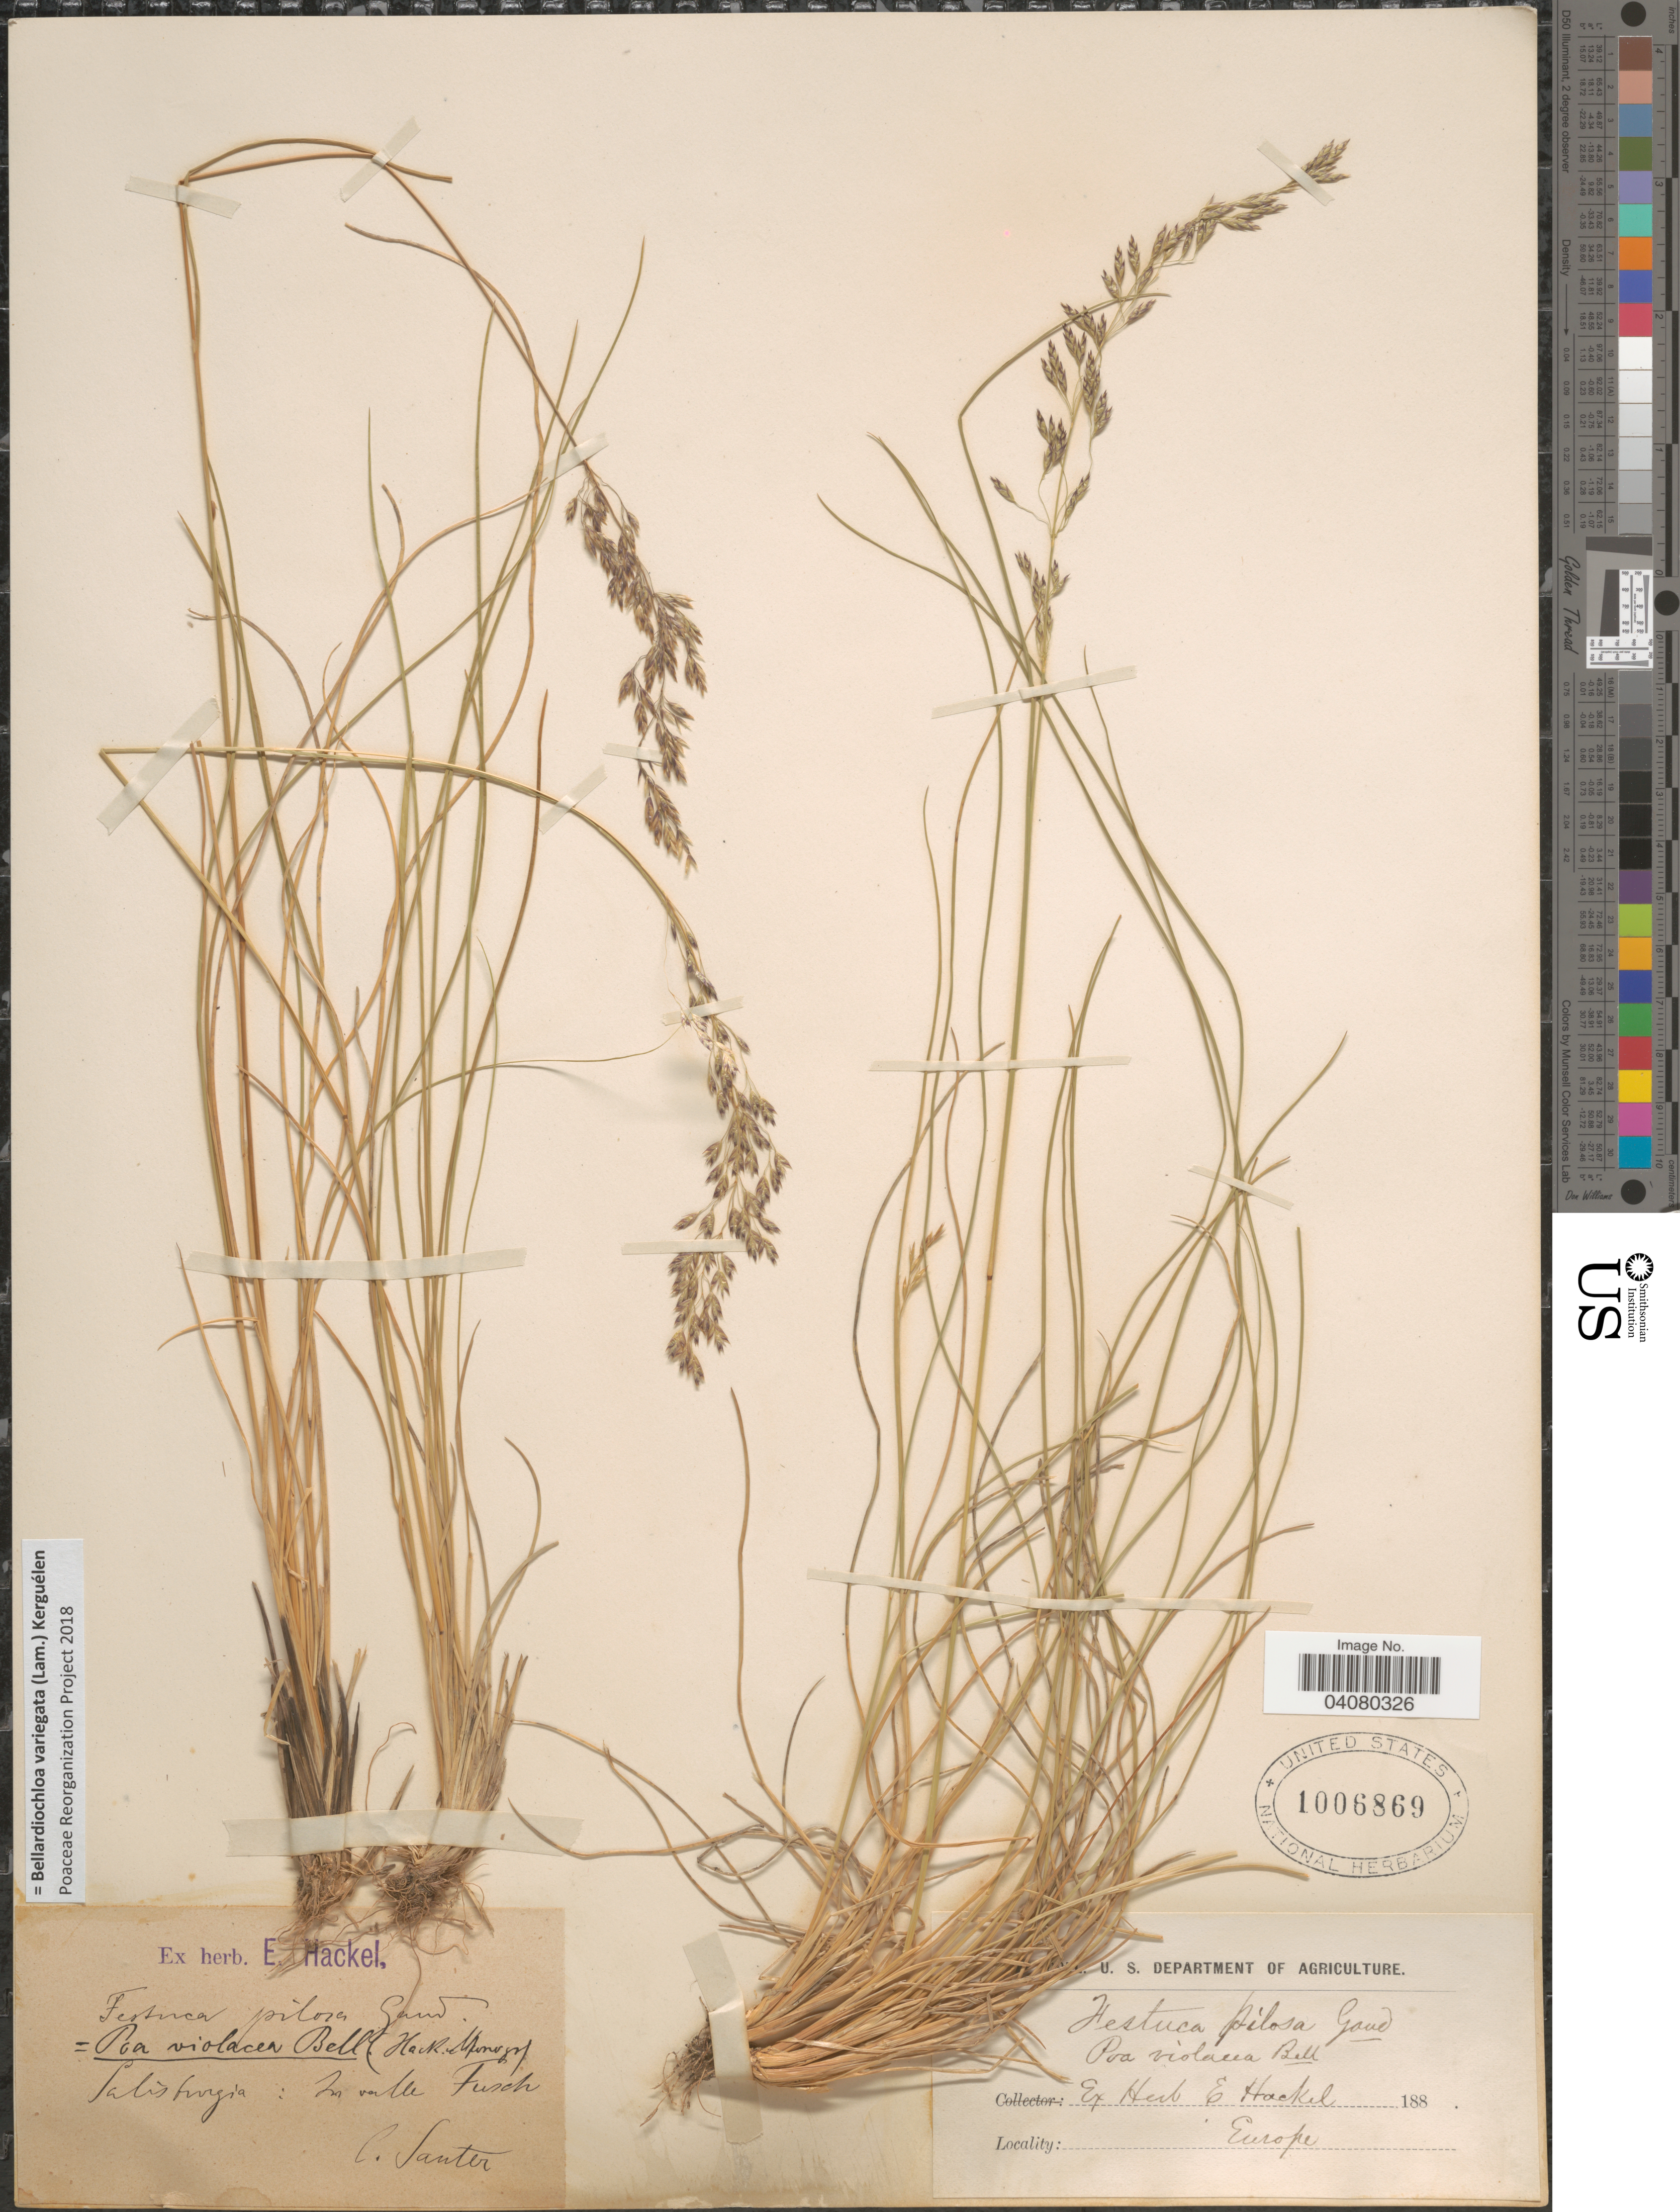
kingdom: Plantae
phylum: Tracheophyta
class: Liliopsida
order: Poales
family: Poaceae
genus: Bellardiochloa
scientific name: Bellardiochloa variegata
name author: (Lam.) Kerguélen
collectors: -. Sauter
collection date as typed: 188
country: Austria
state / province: Salzburg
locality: Salisburgia: In valle Fusch.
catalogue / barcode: US 1006869